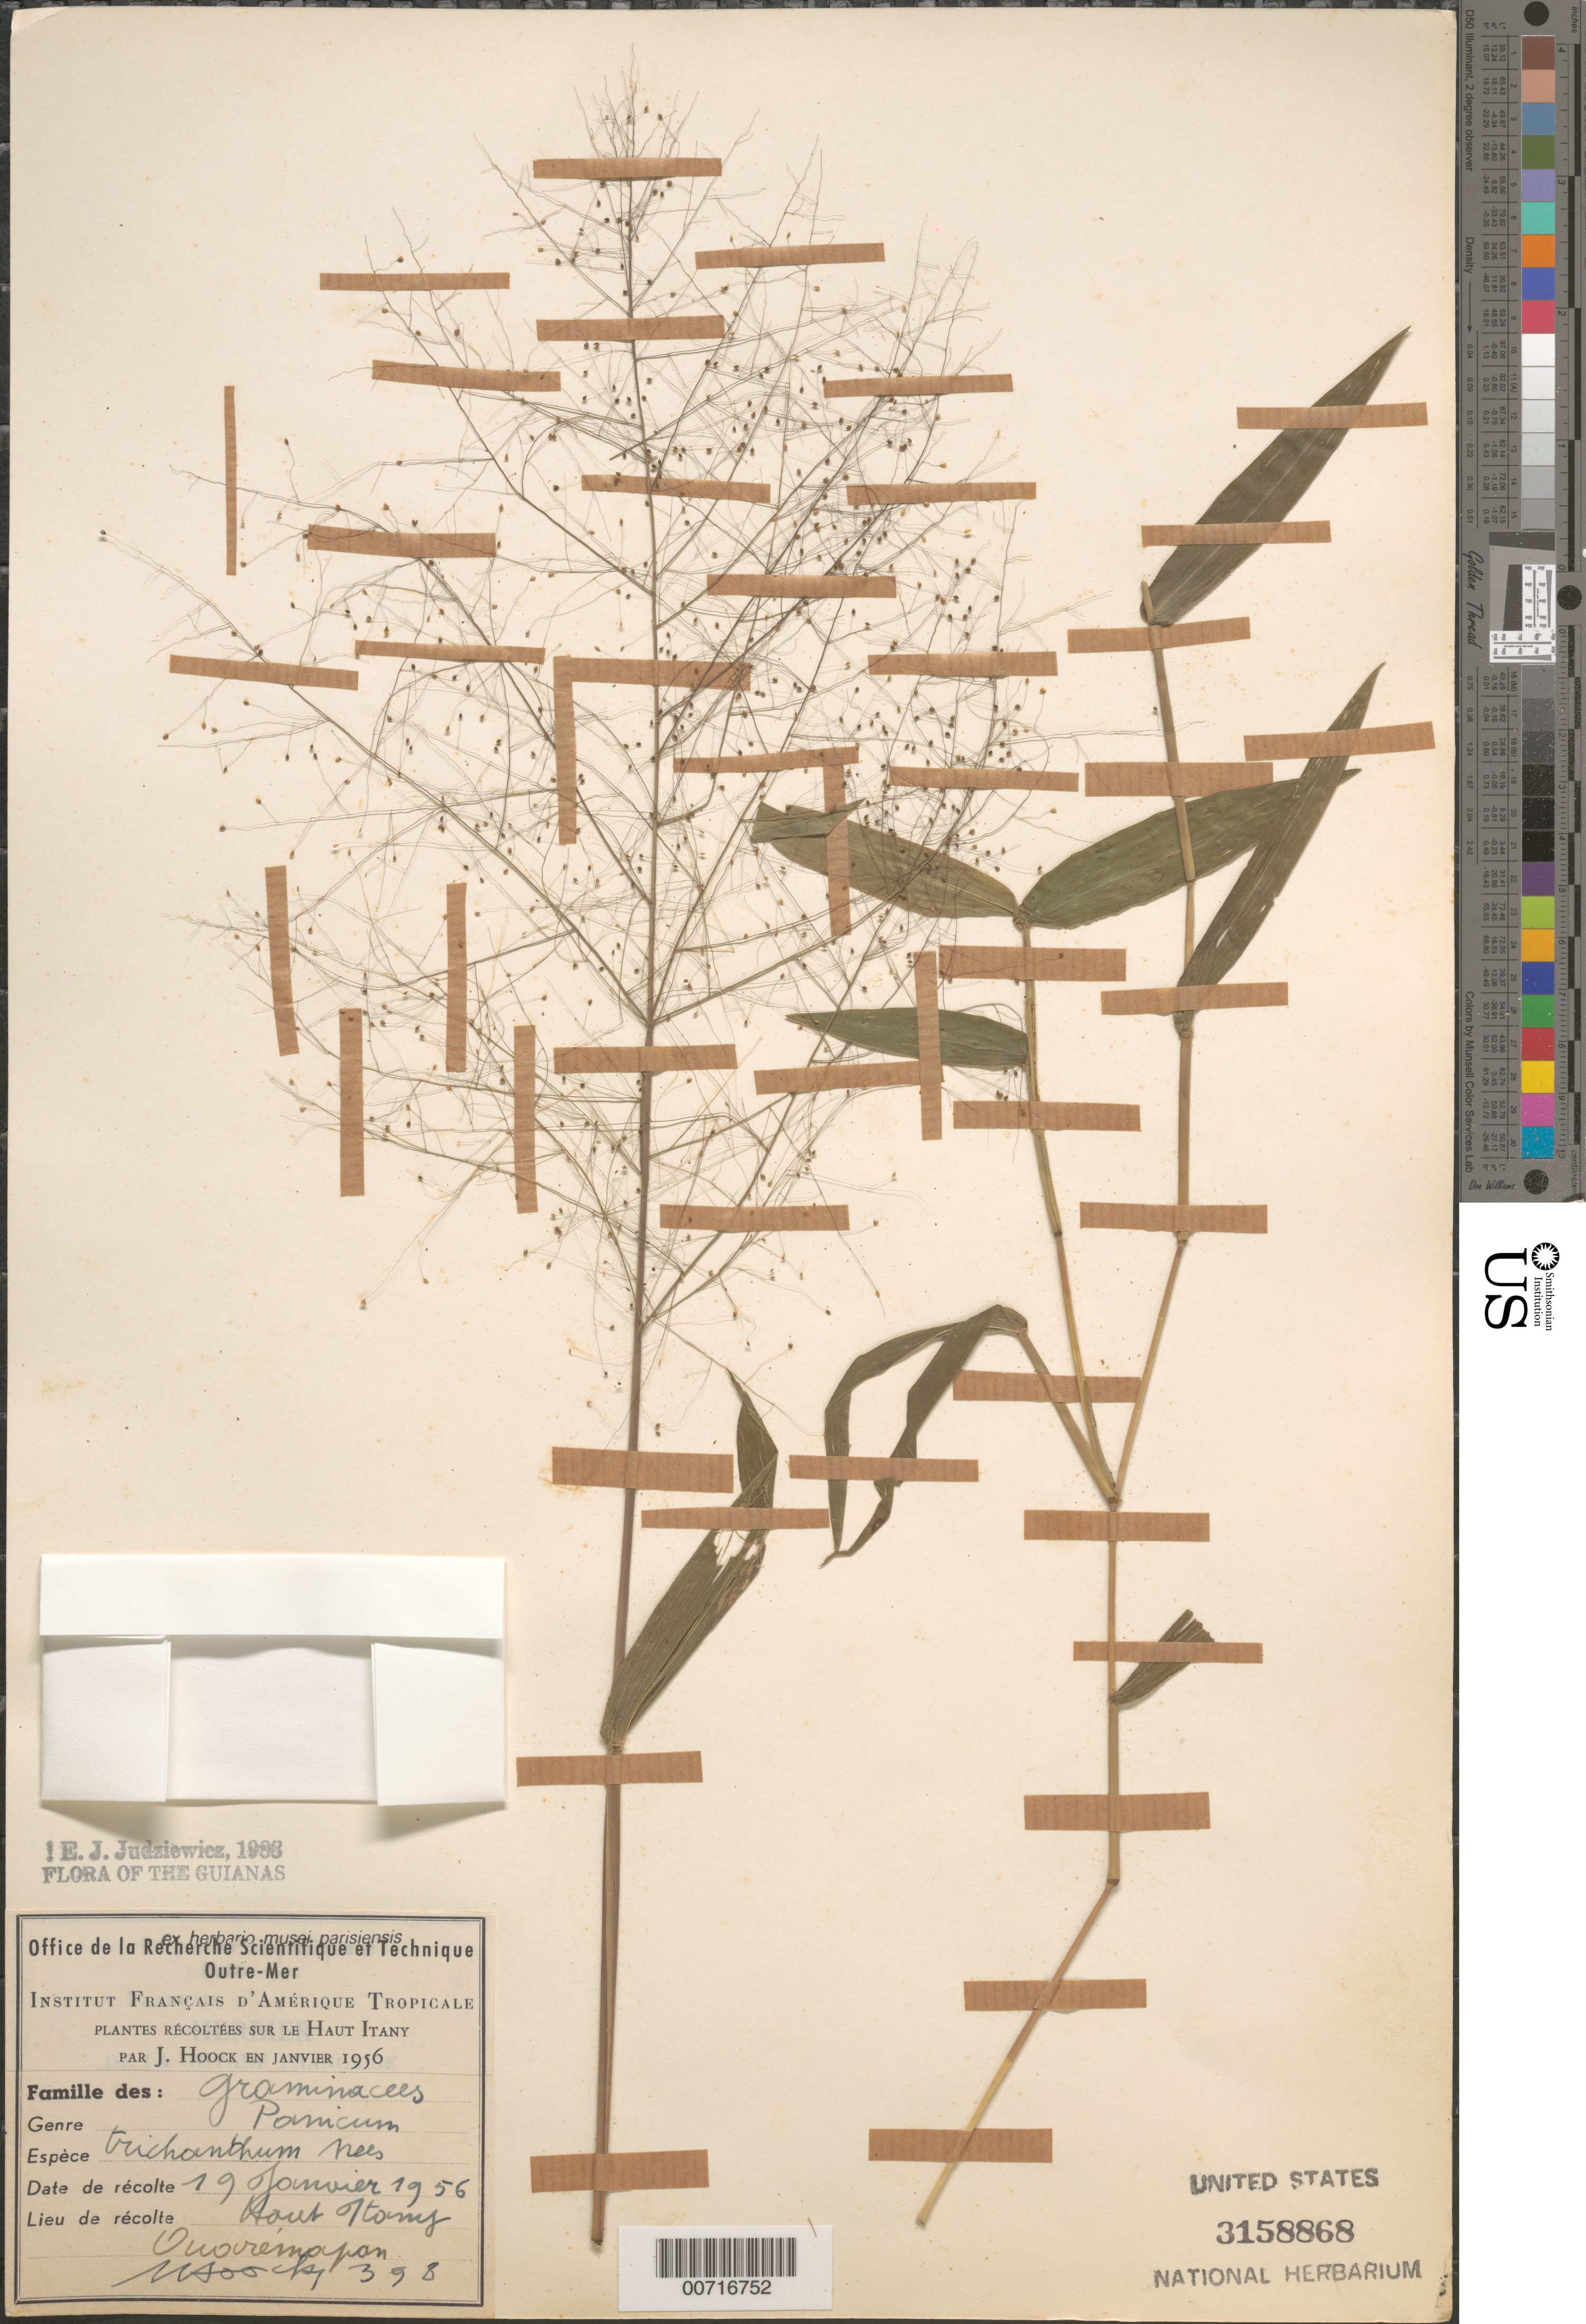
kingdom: Plantae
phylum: Tracheophyta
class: Liliopsida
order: Poales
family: Poaceae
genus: Panicum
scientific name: Panicum trichanthum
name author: Nees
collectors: J. Hoock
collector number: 398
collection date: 1956-01-19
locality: Guianas. Haut Itany. Ouvirémapan [interpreted].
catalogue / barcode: US 3158868